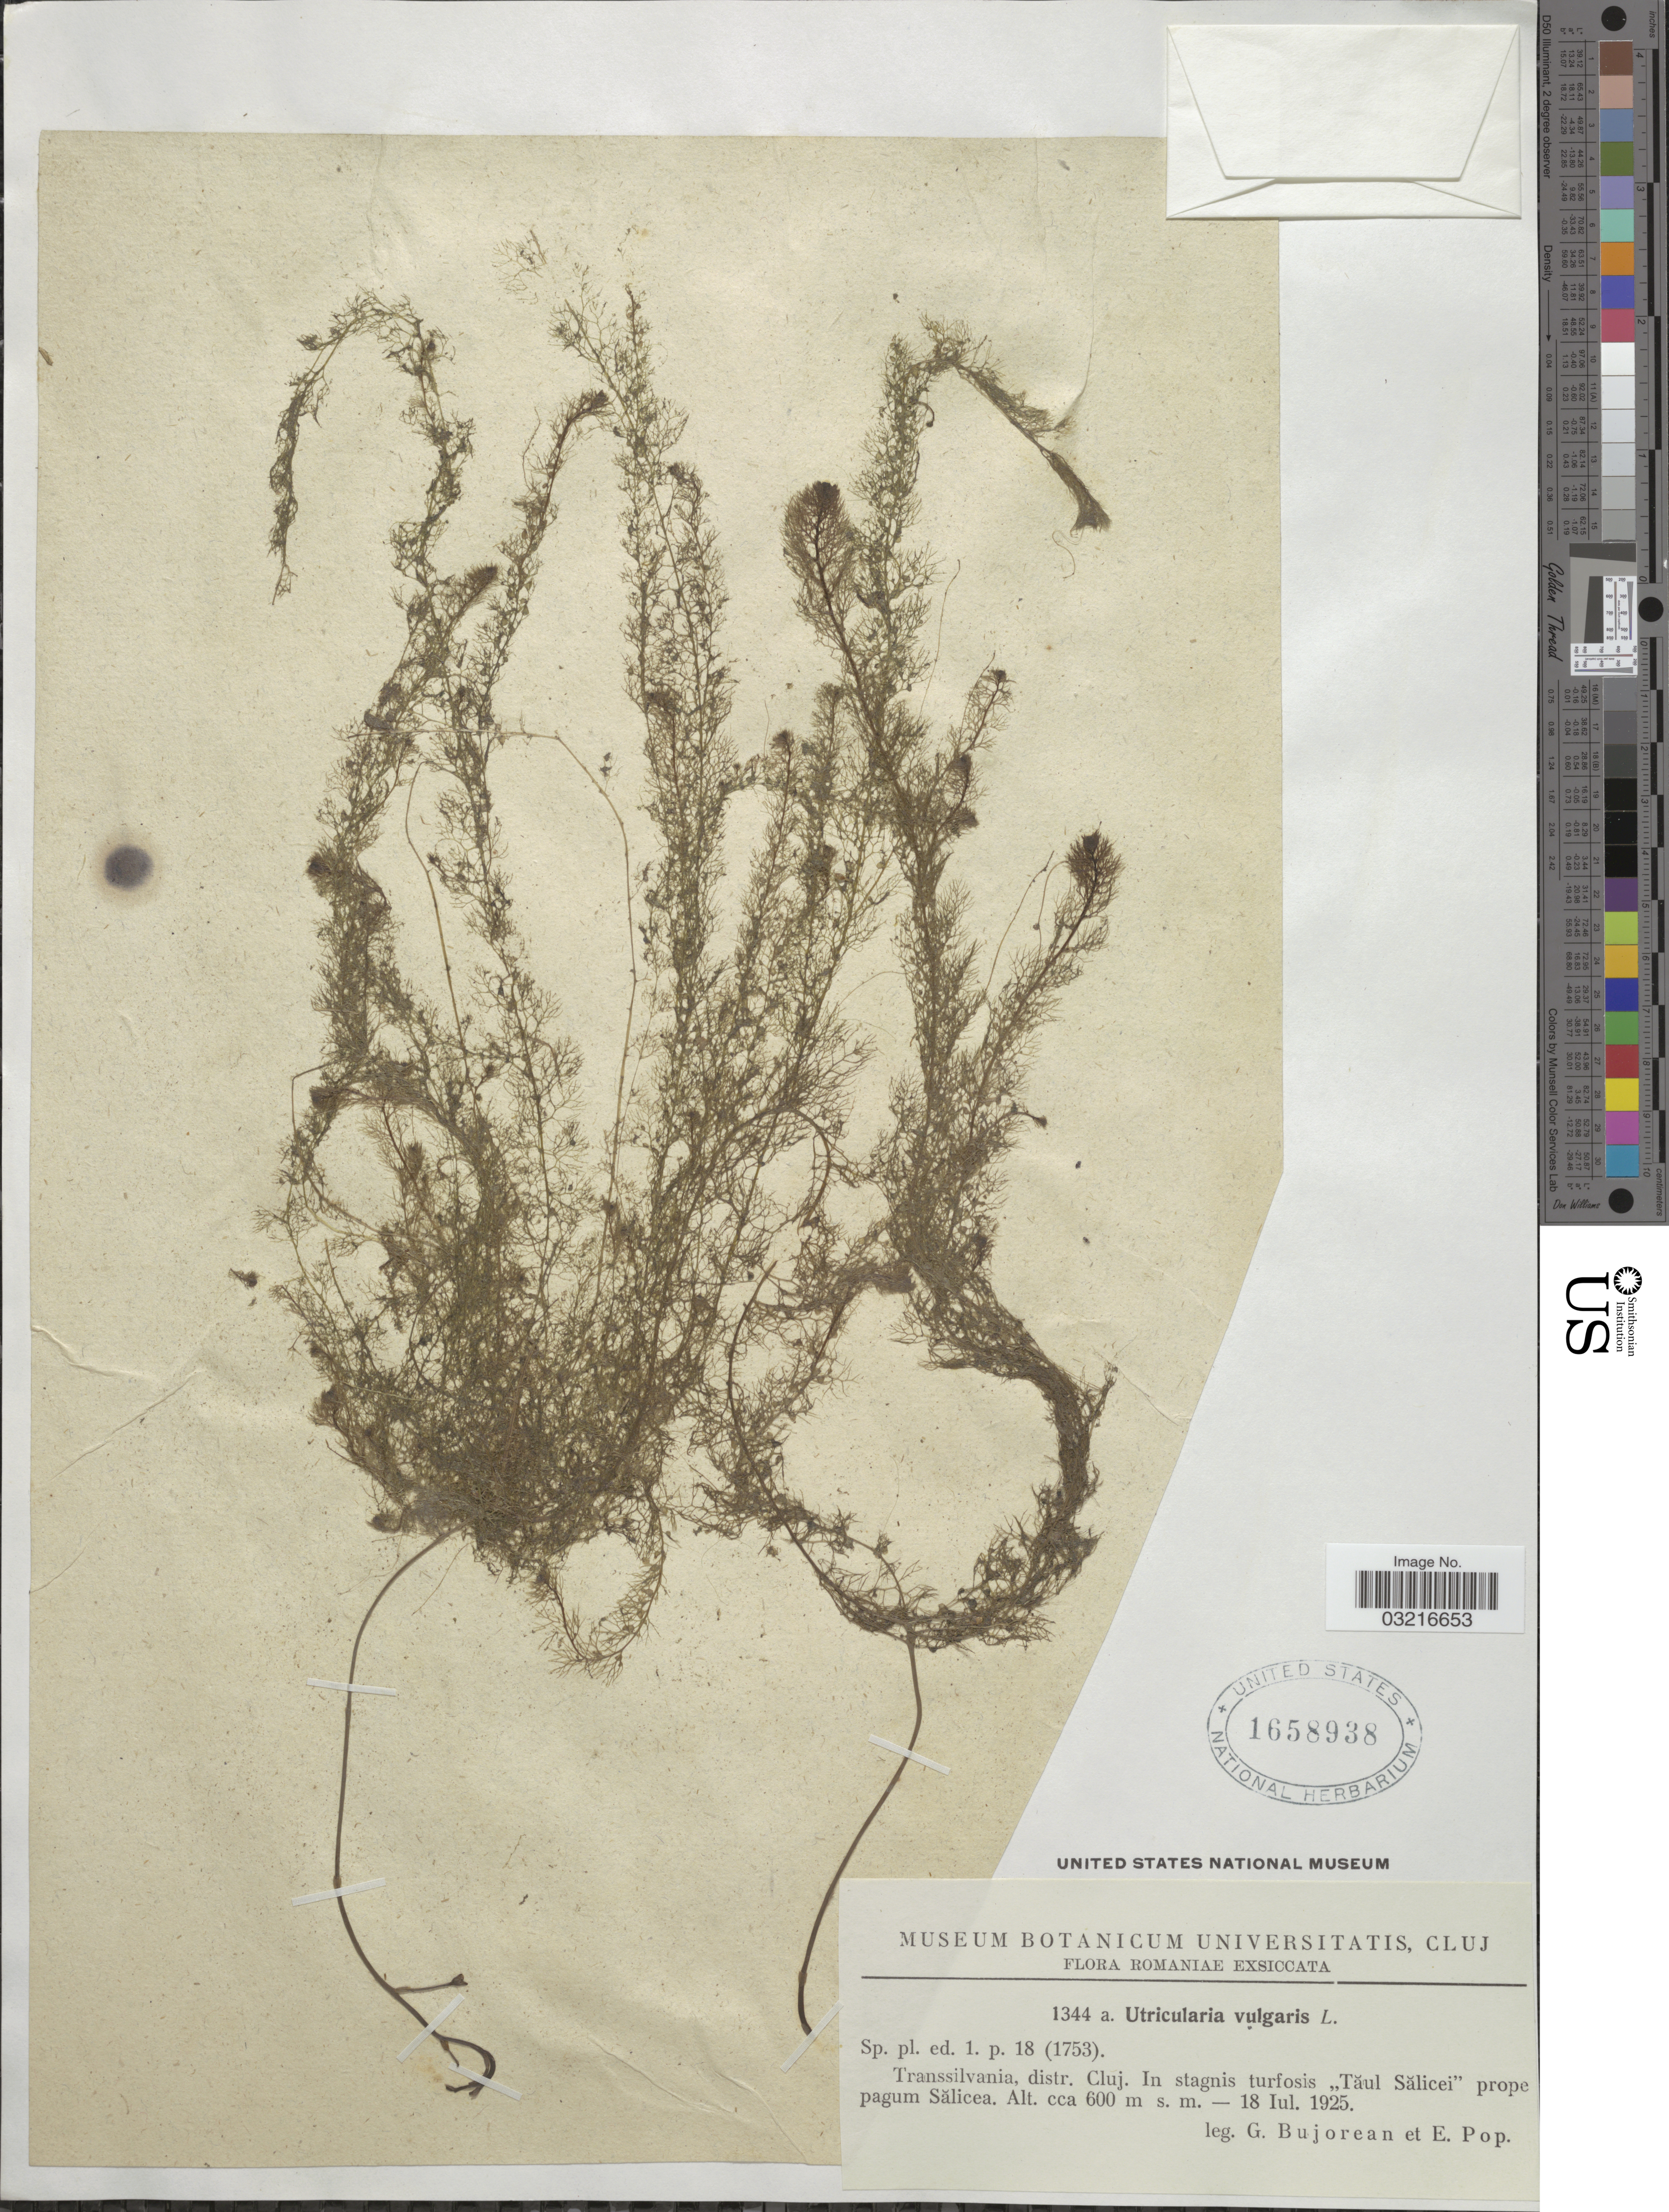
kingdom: Plantae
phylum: Tracheophyta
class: Magnoliopsida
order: Lamiales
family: Lentibulariaceae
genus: Utricularia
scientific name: Utricularia vulgaris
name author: L.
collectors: G. Bujorean & E. Pop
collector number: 1344a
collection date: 1925-07-18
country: Romania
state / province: Cluj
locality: Transsilvania, distr. Cluj. In stagnis turfosis "Taul Salicei" prope pagum Salicea.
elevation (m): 600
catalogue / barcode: US 1658938